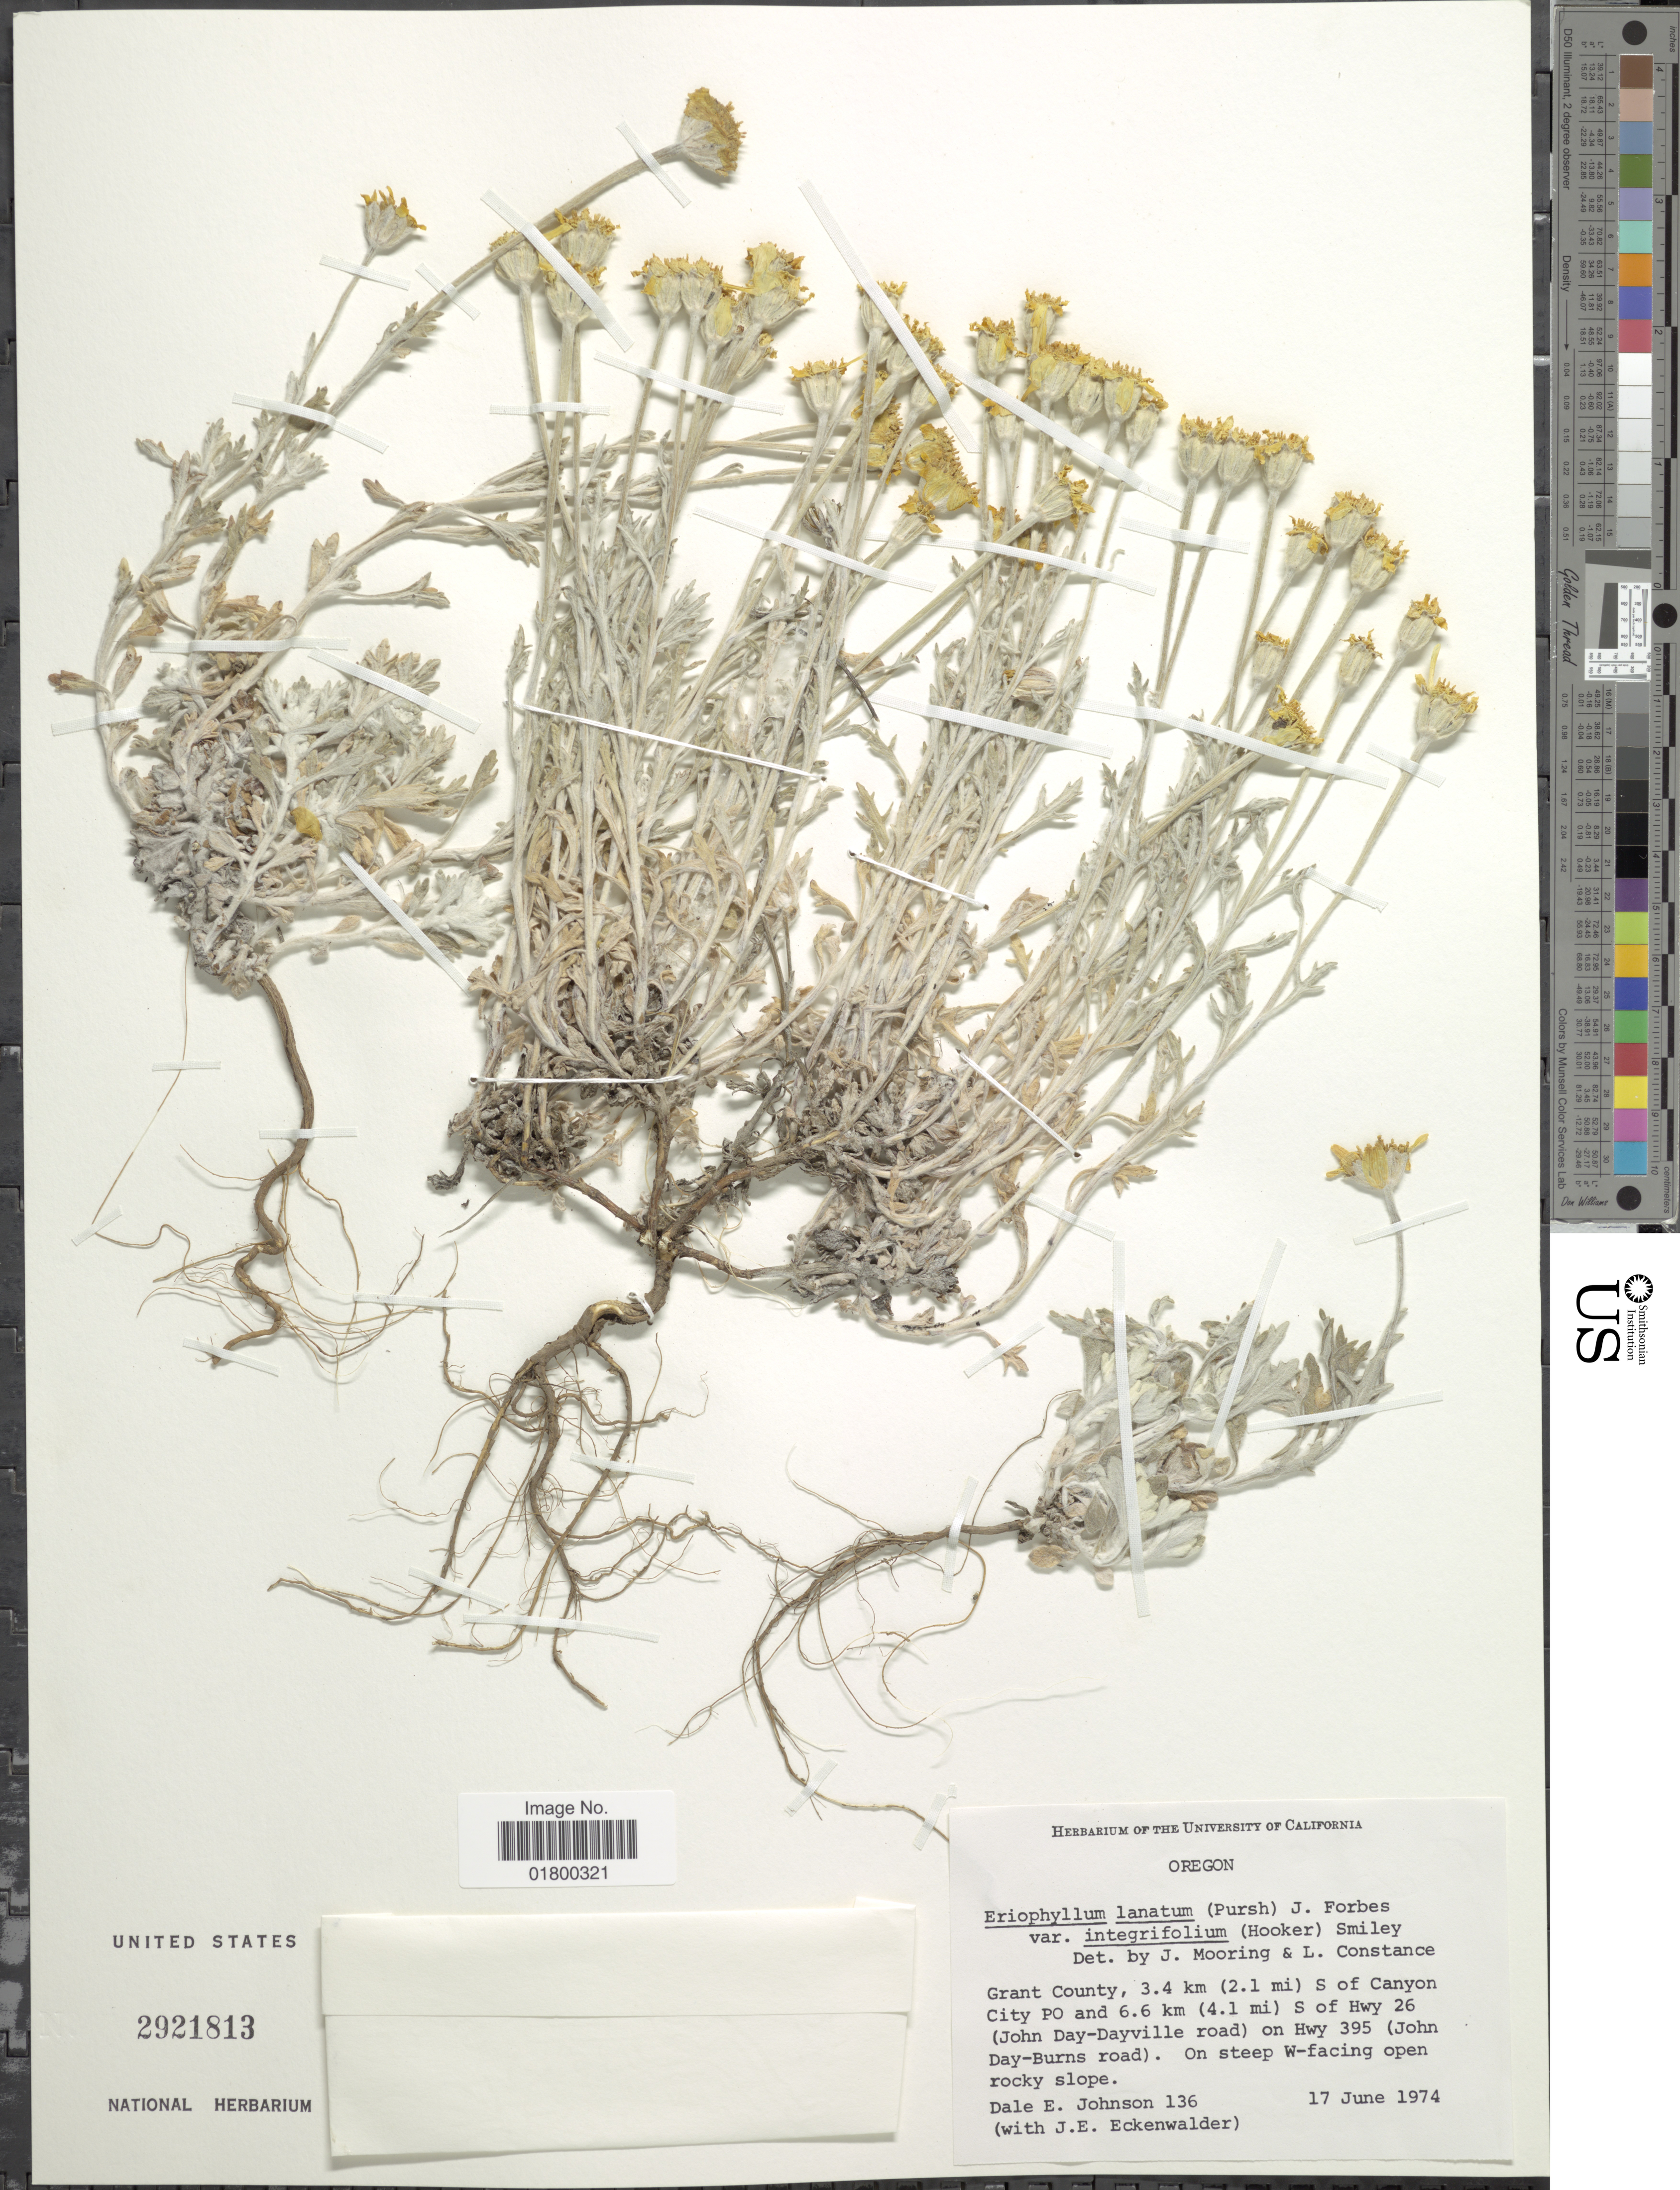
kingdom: Plantae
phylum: Tracheophyta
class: Magnoliopsida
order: Asterales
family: Asteraceae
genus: Eriophyllum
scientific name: Eriophyllum lanatum var. integrifolium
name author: (Hook.) Smiley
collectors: D. E. Johnson & J. Eckenwalder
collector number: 136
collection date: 1974-06-17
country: United States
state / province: Oregon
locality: Grant County, 3.4 km (2.1 mi) S of Canyon City PO and 6.6 km (4.1 mi) S of Hwy 26 (John Day-Dyville road) on Hwy 395 (John Day-Burns road)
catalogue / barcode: US 2921813